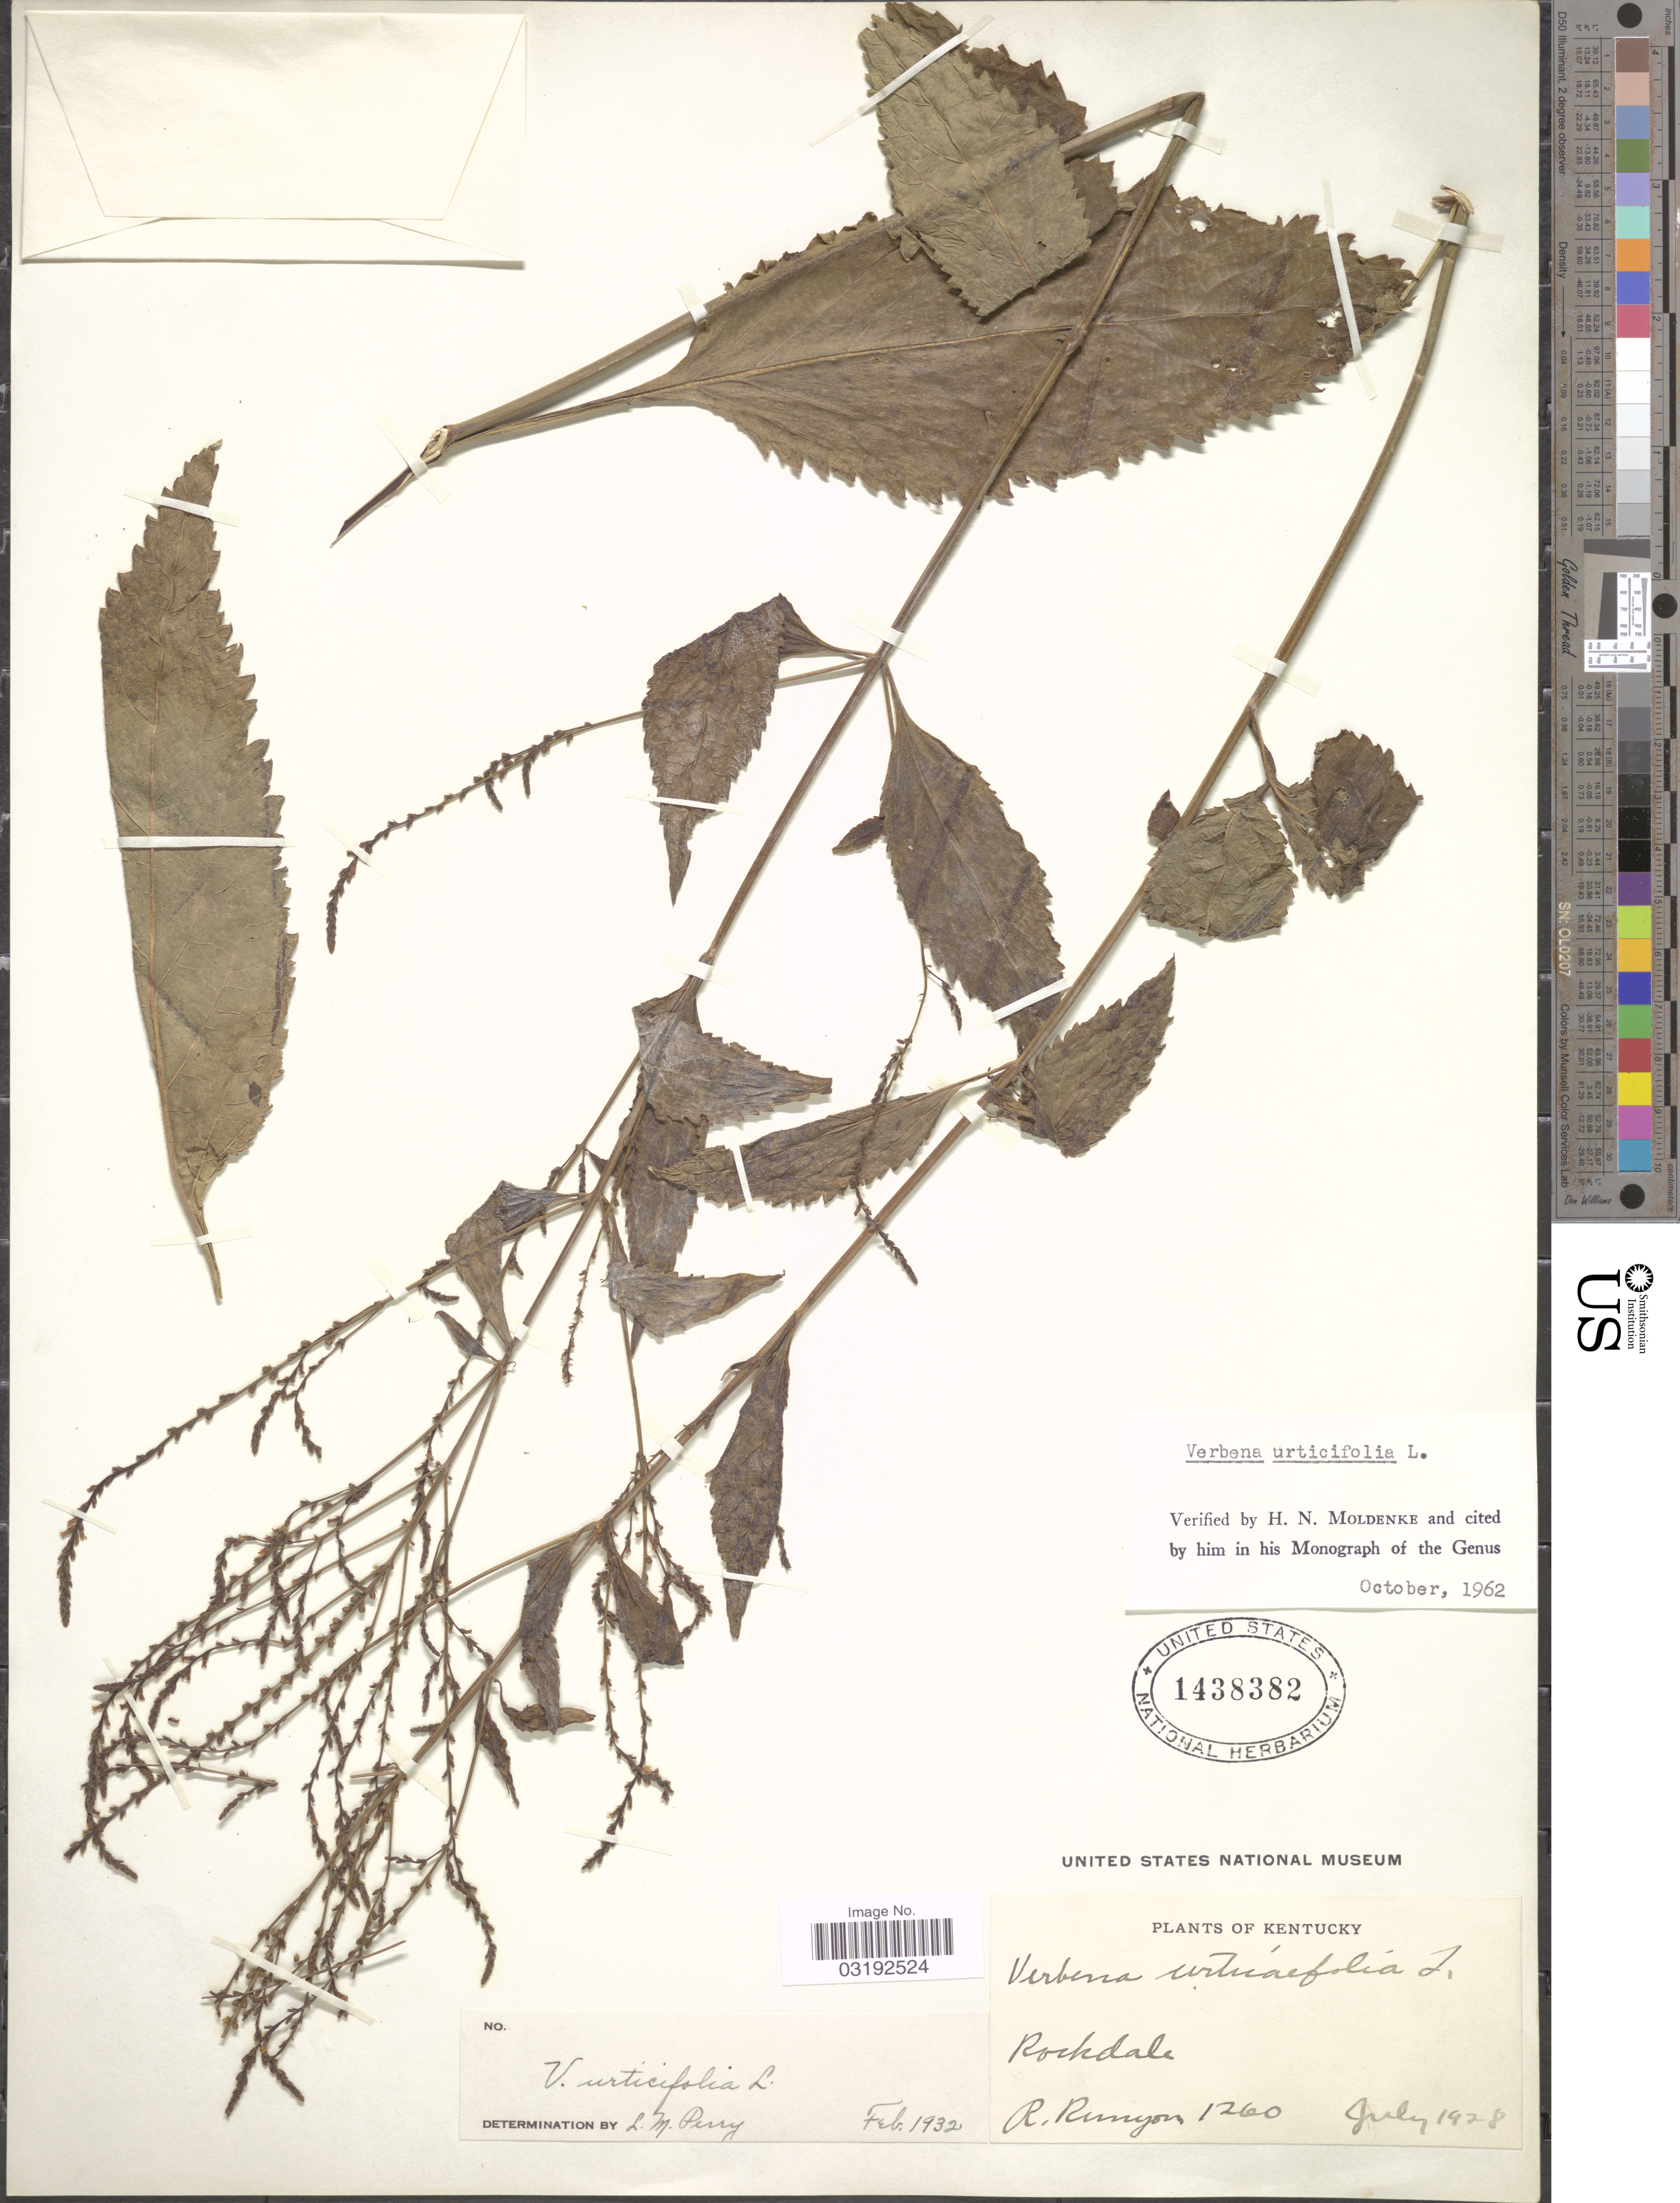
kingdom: Plantae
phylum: Tracheophyta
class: Magnoliopsida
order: Lamiales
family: Verbenaceae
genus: Verbena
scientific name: Verbena urticifolia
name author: L.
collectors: R. Runyon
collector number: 1260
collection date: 1928-07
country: United States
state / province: Kentucky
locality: Rockdale.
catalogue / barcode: US 1438382